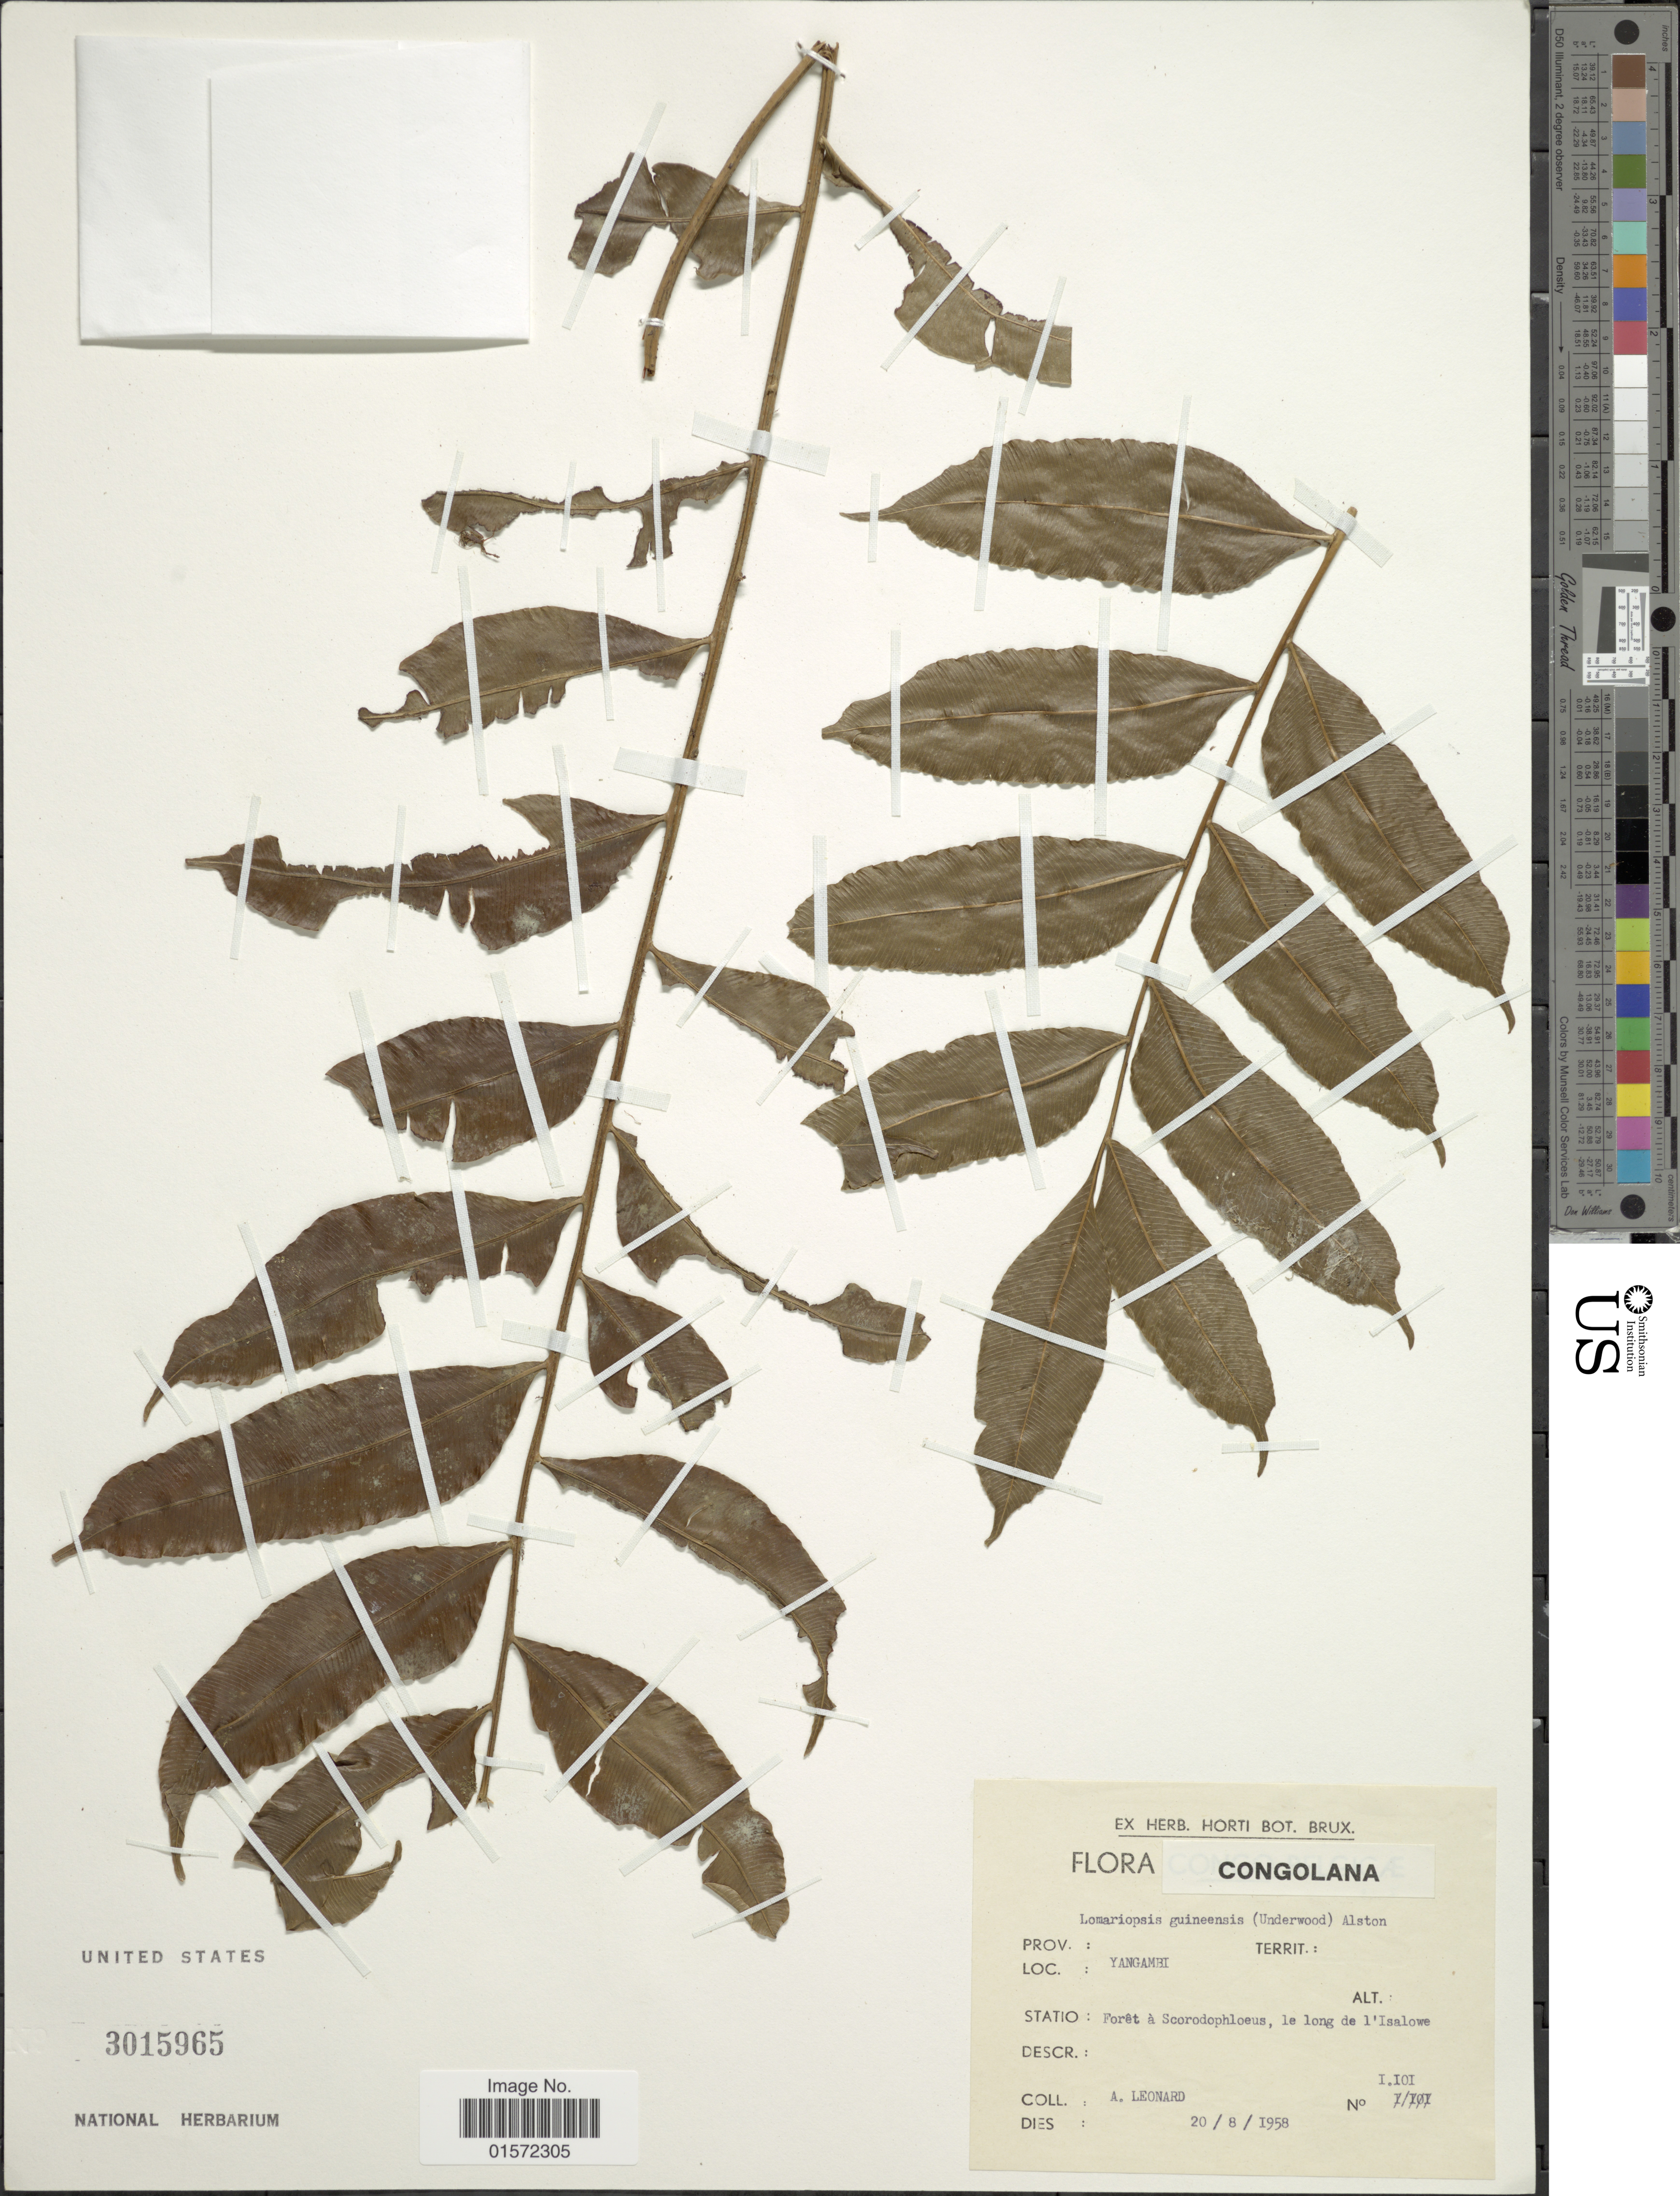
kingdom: Plantae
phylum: Tracheophyta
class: Polypodiopsida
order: Polypodiales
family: Lomariopsidaceae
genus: Lomariopsis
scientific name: Lomariopsis guineensis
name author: Holttum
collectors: A. Leonard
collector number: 1101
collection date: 1958-08-20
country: Congo, Democratic Republic of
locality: Congolana, Yangambi, Forêt á Scorodophloeus, le long de l' Isalowe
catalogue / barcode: US 3015965